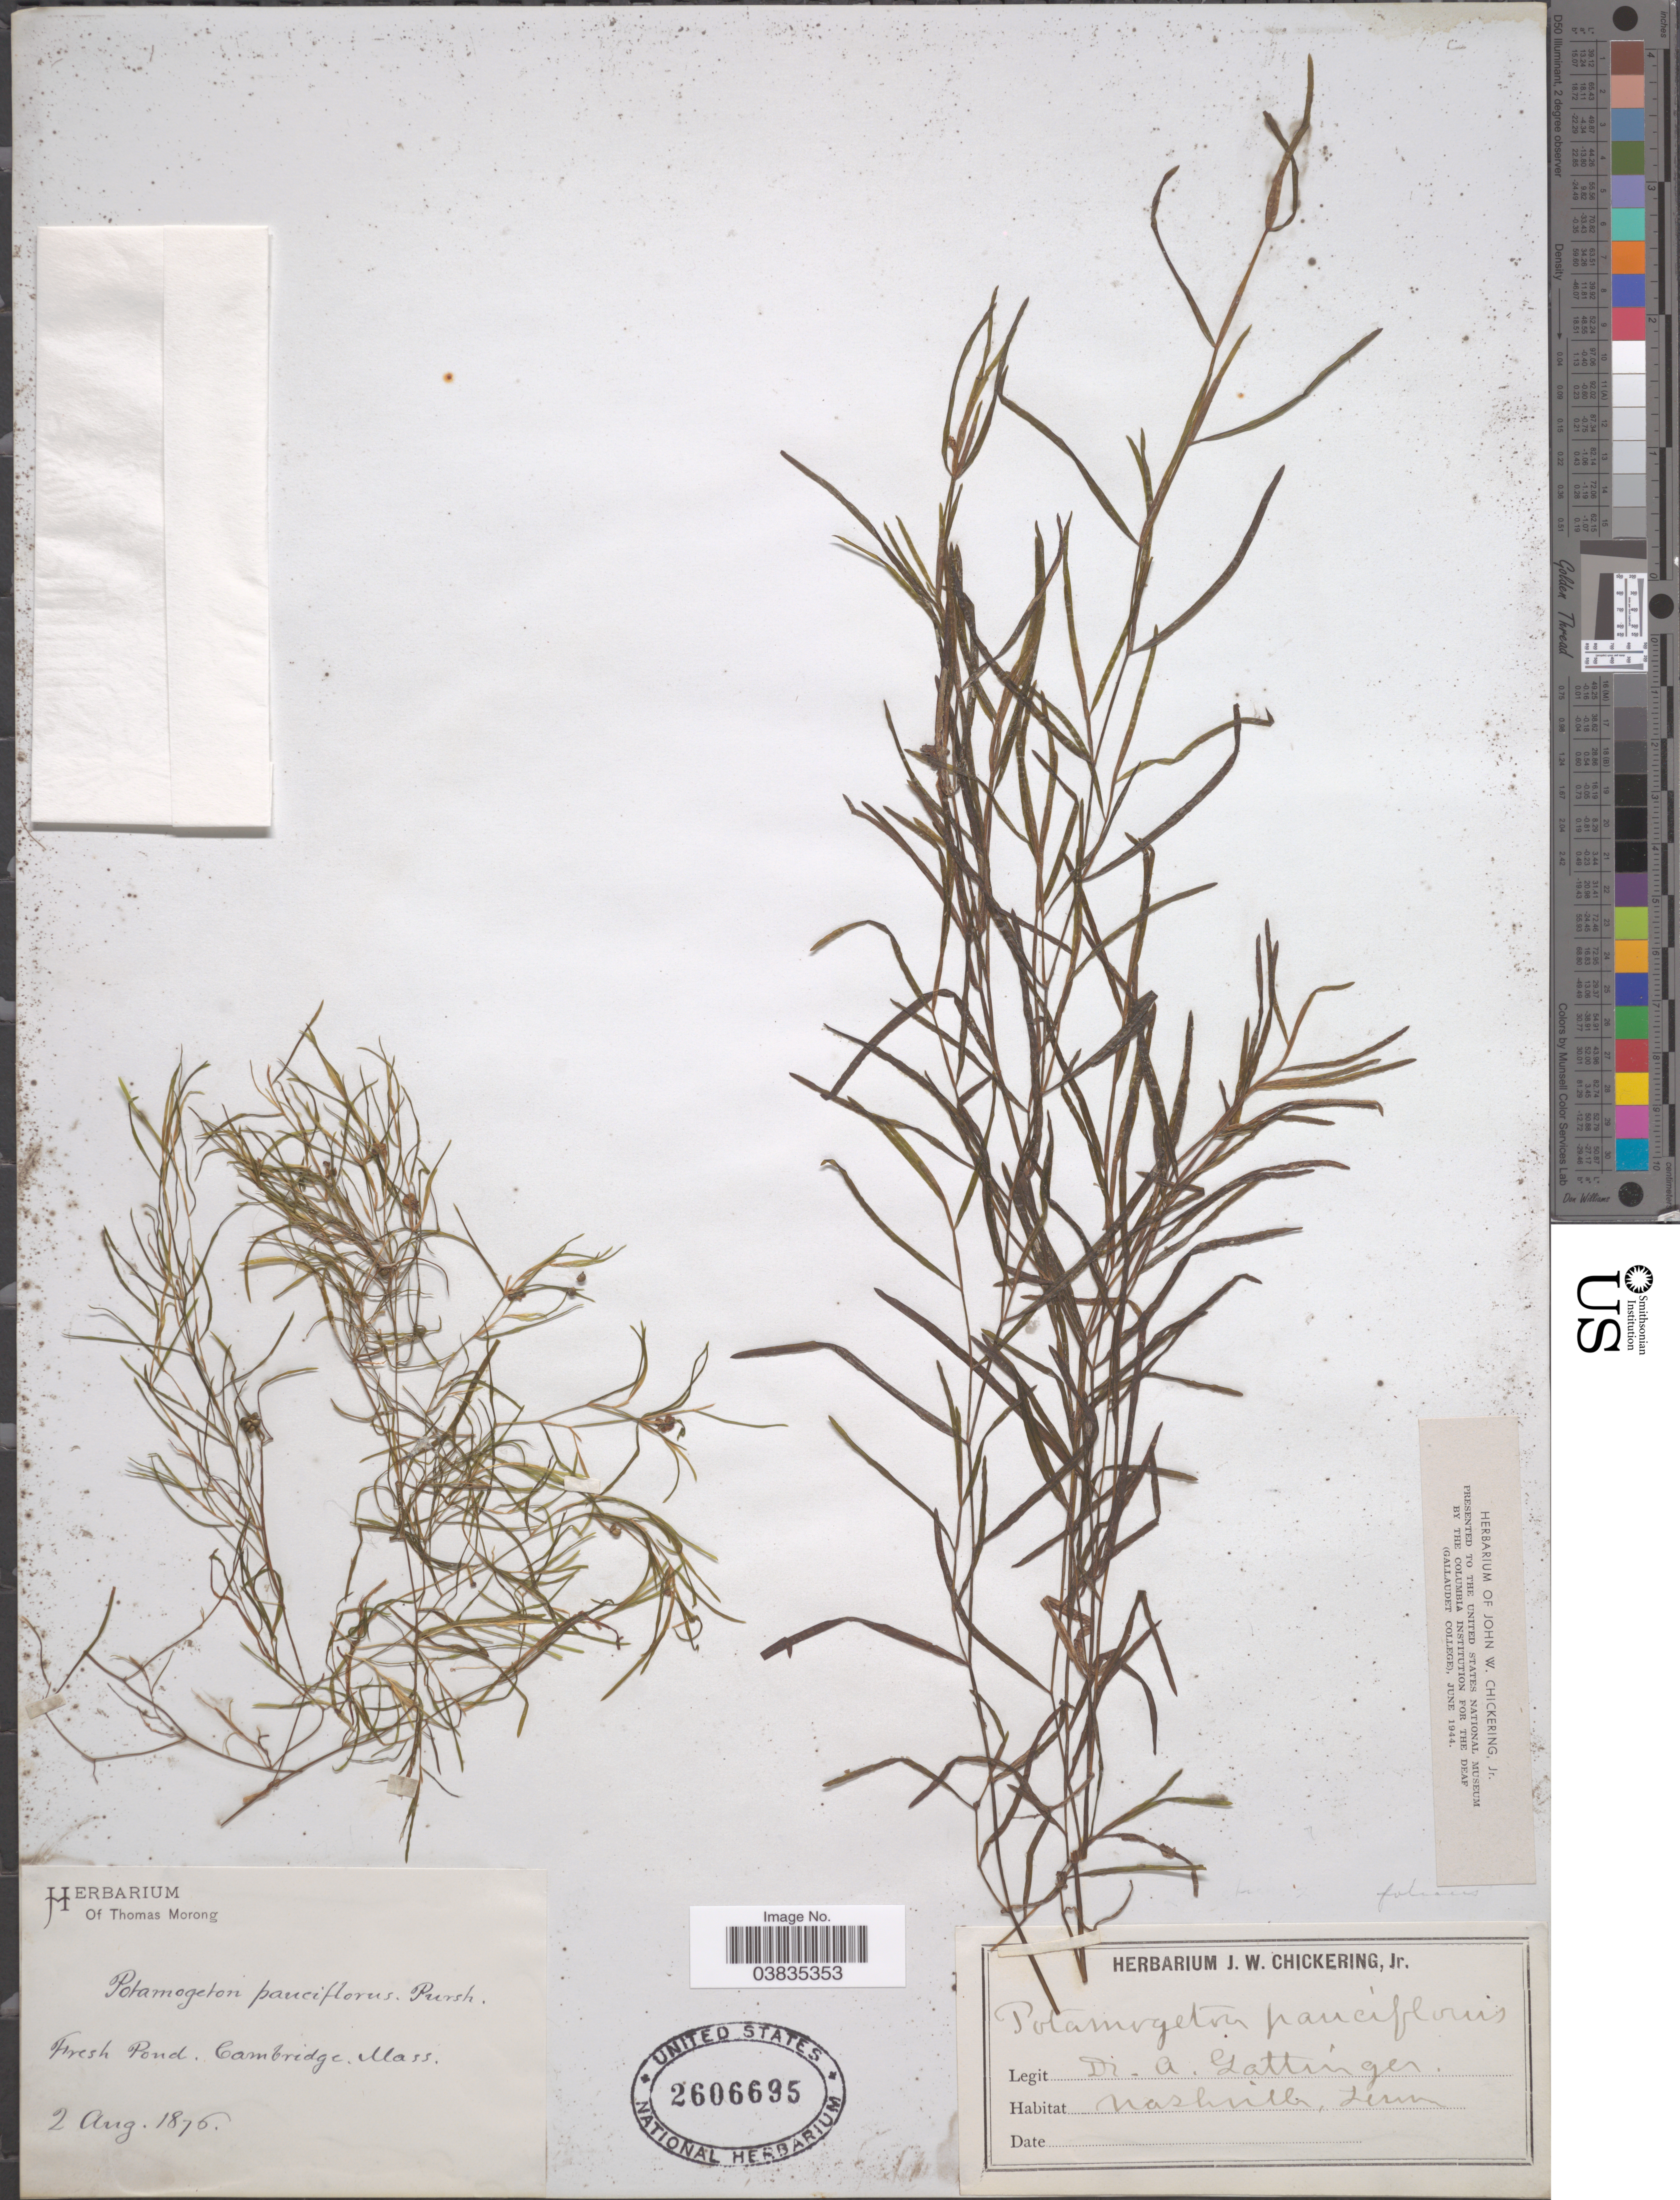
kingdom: Plantae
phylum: Tracheophyta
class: Liliopsida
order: Alismatales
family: Potamogetonaceae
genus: Potamogeton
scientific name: Potamogeton pauciflorus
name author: Pursh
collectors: A. Gattinger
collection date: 1876-08-02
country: United States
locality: Cambridge, Mass. Nashville, Tenn.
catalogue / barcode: US 2606695